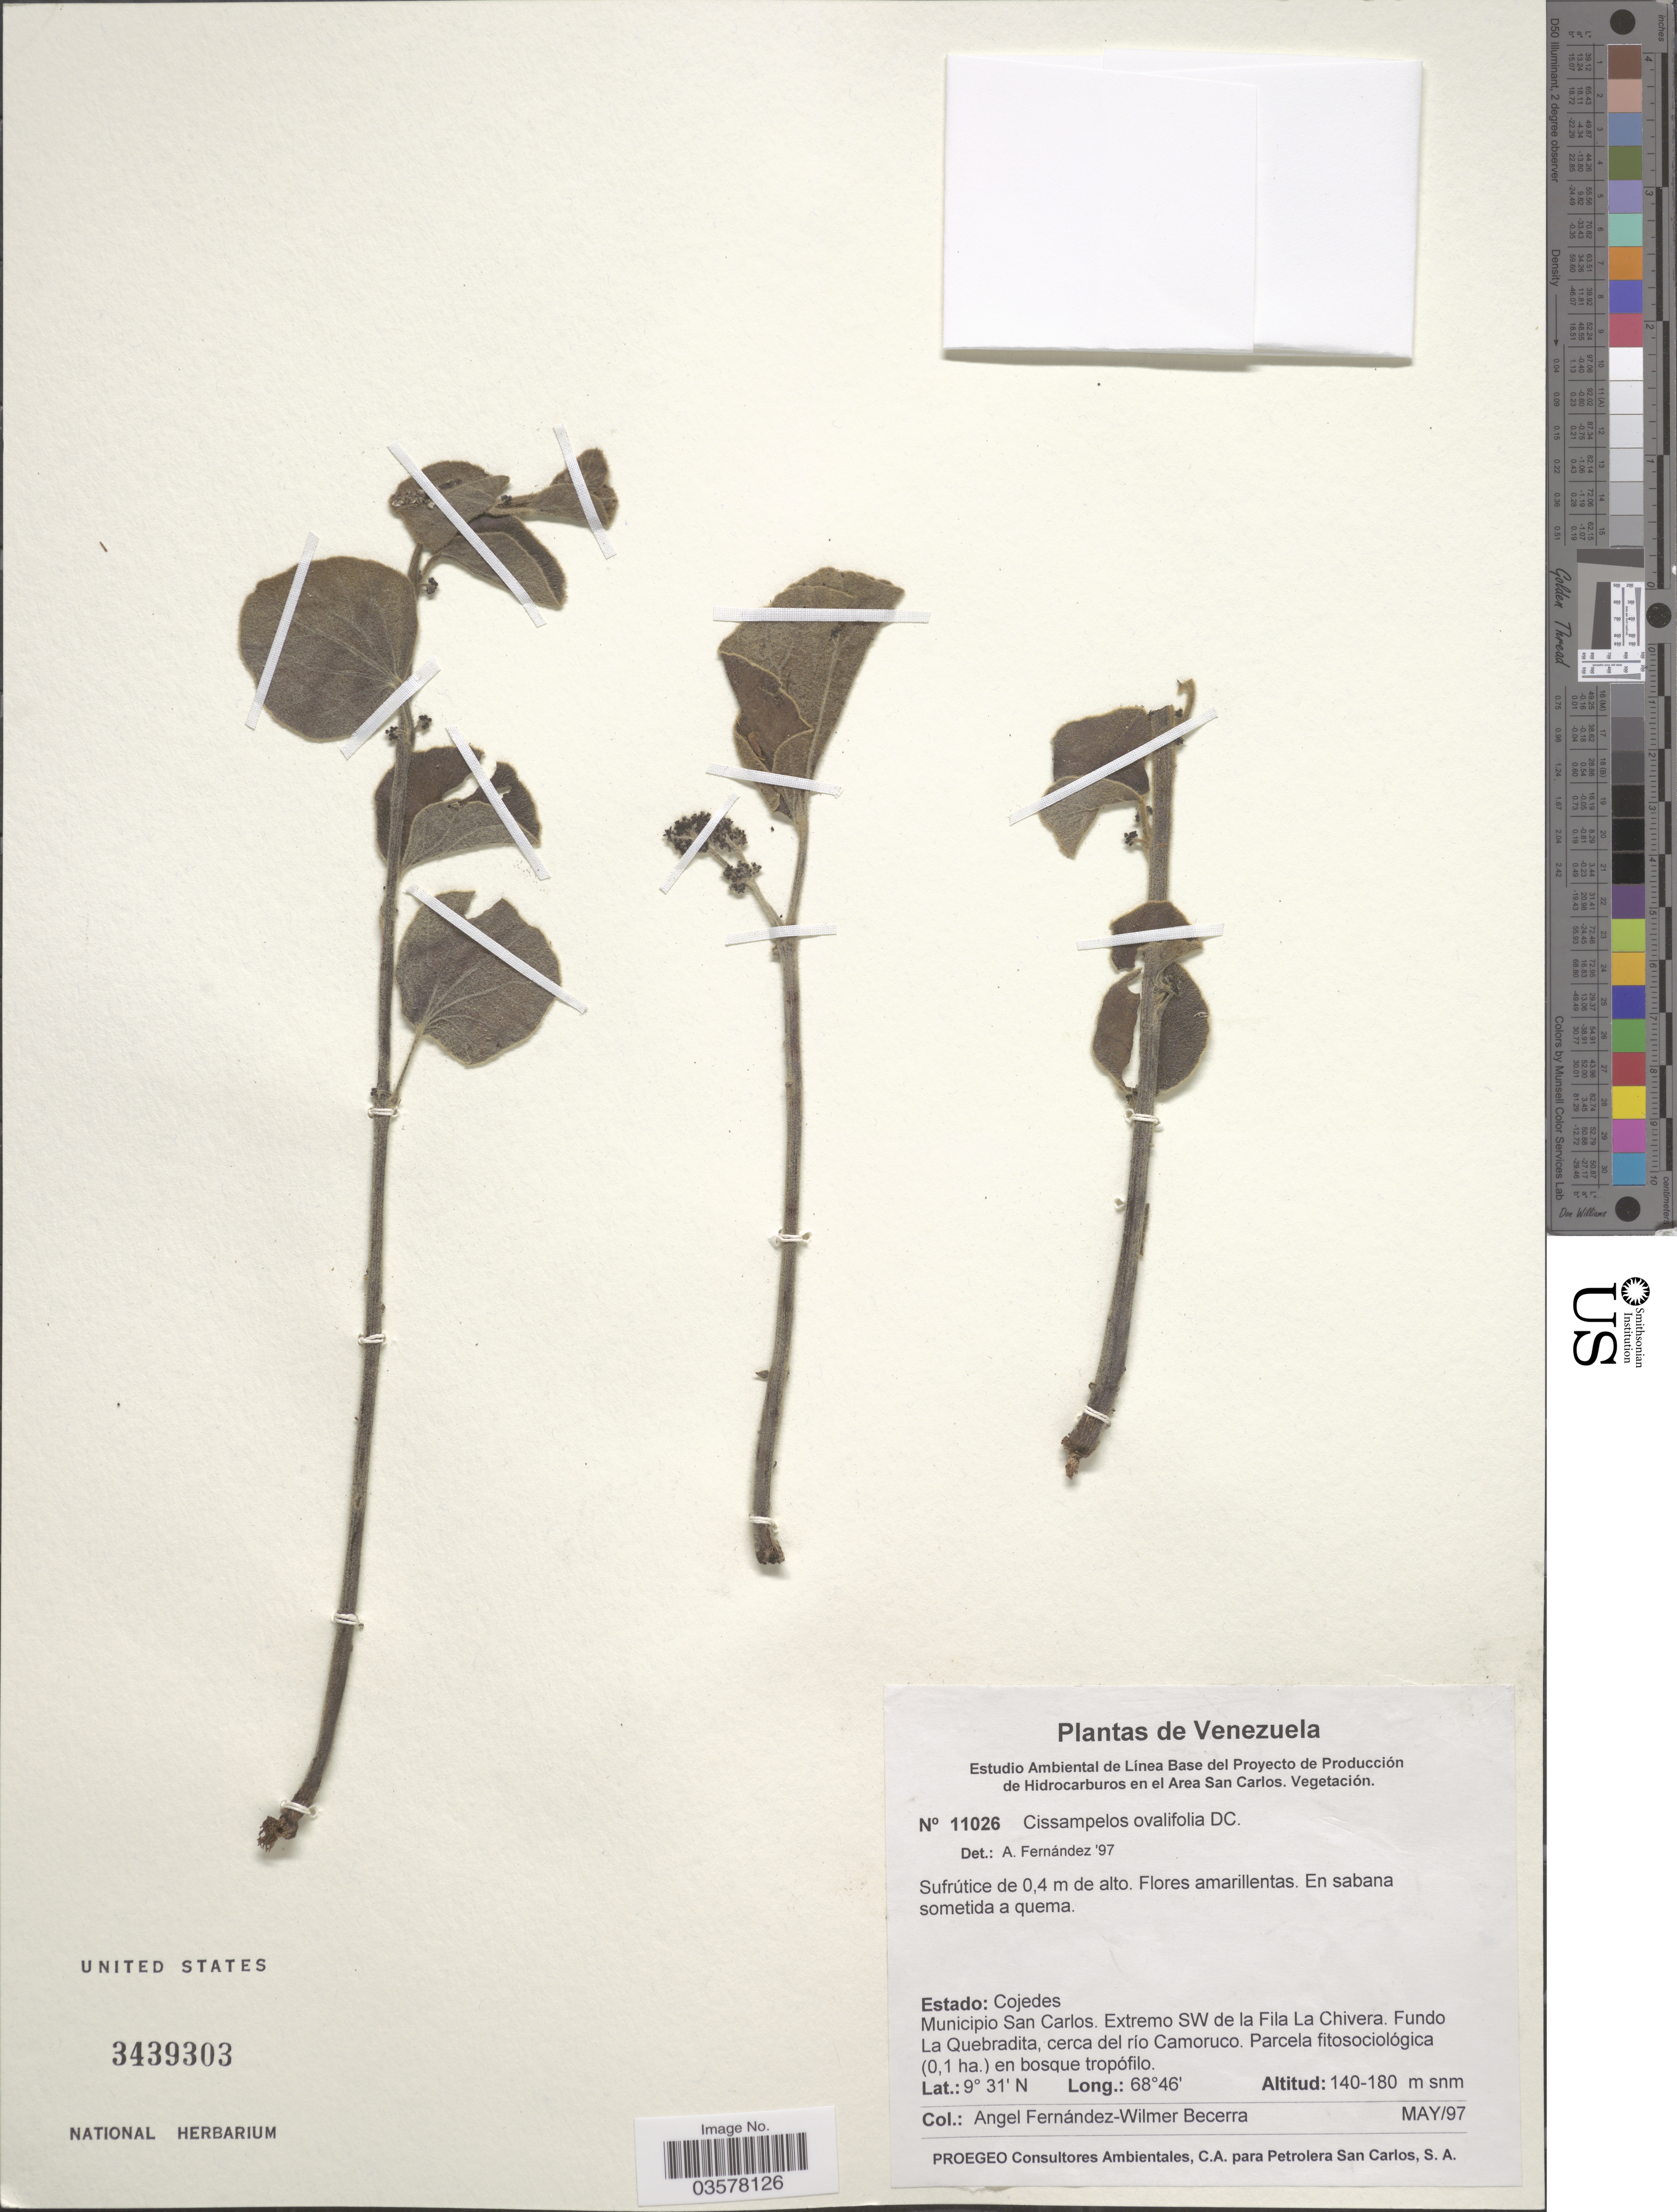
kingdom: Plantae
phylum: Tracheophyta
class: Magnoliopsida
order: Ranunculales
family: Menispermaceae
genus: Cissampelos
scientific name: Cissampelos ovalifolia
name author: DC.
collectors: Á. Fernández & W. Becerra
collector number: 11026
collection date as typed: Transcribed d/m/y: /5/97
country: Venezuela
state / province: Cojedes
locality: Municipio San Carlos. Extremo SW de la Fila La Chivera. Fundo La Quebradita, cerca del río Camoruco.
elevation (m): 140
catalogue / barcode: US 3439303